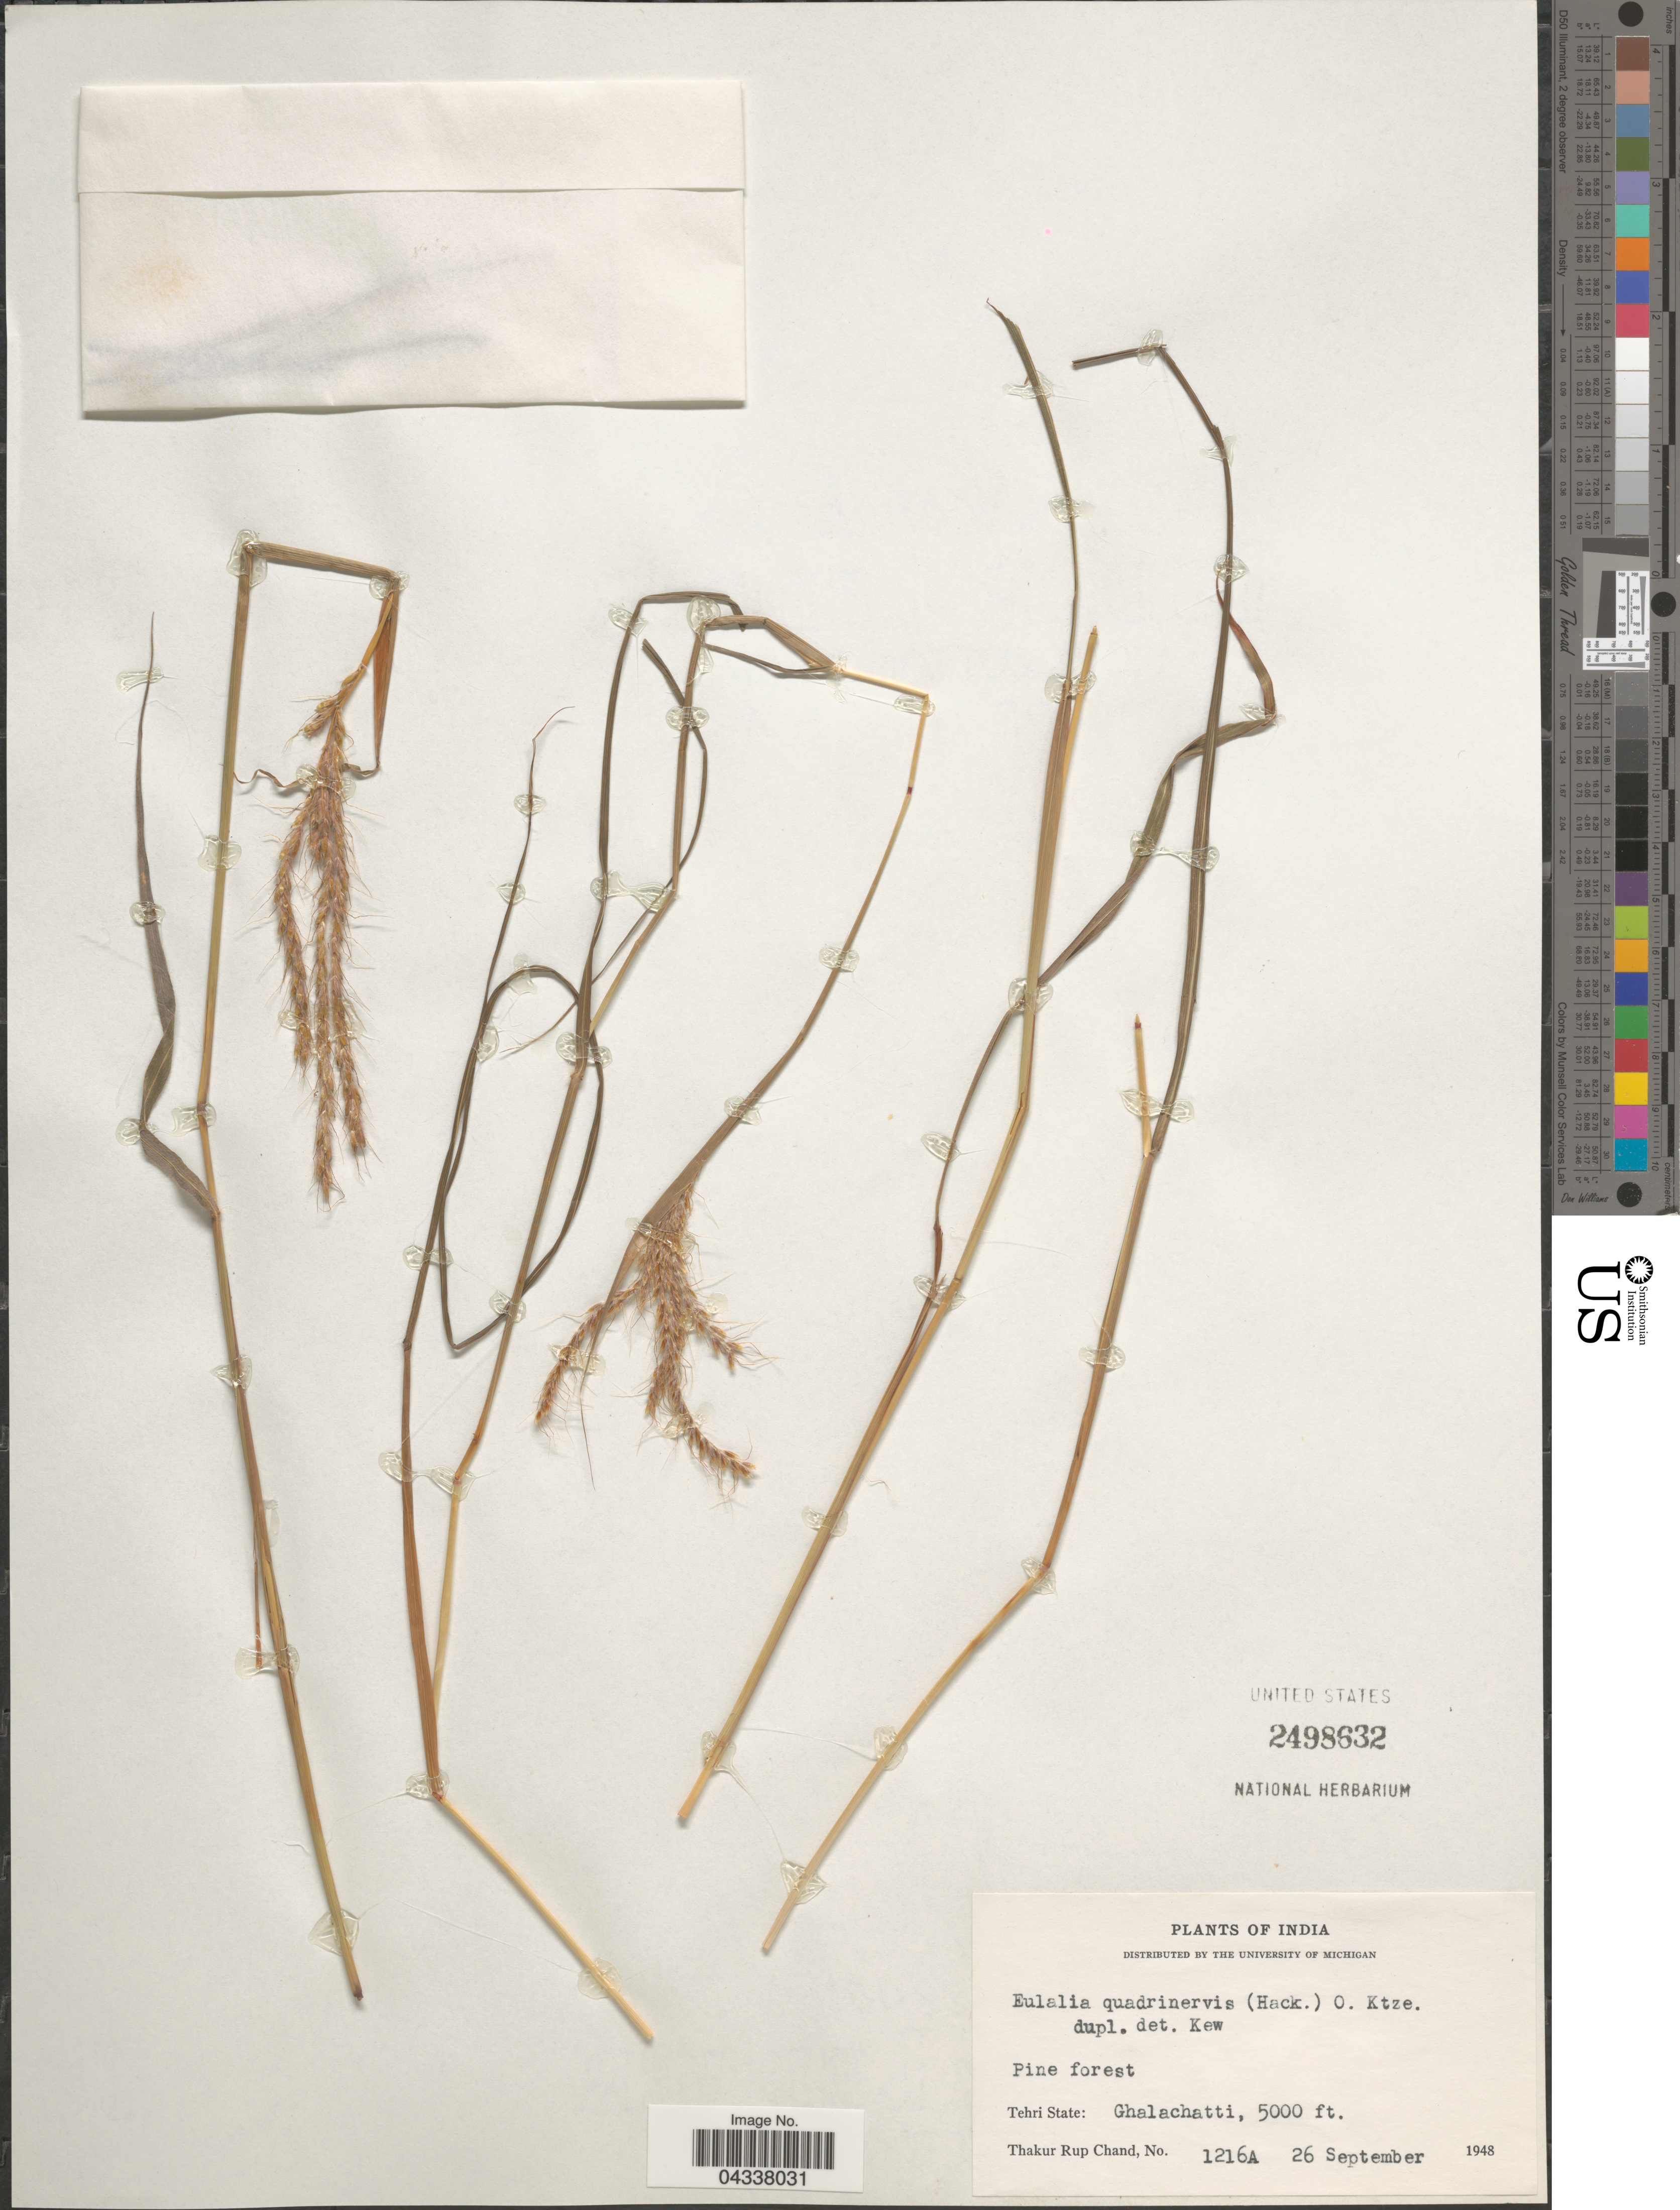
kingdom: Plantae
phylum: Tracheophyta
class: Liliopsida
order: Poales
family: Poaceae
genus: Pseudopogonatherum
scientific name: Pseudopogonatherum quadrinerve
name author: (Hack.) Ohwi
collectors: T. R. Chand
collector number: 1216A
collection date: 1948-09-26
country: India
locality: Tehri State: Ghalachatti.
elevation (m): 1524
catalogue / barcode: US 2498632